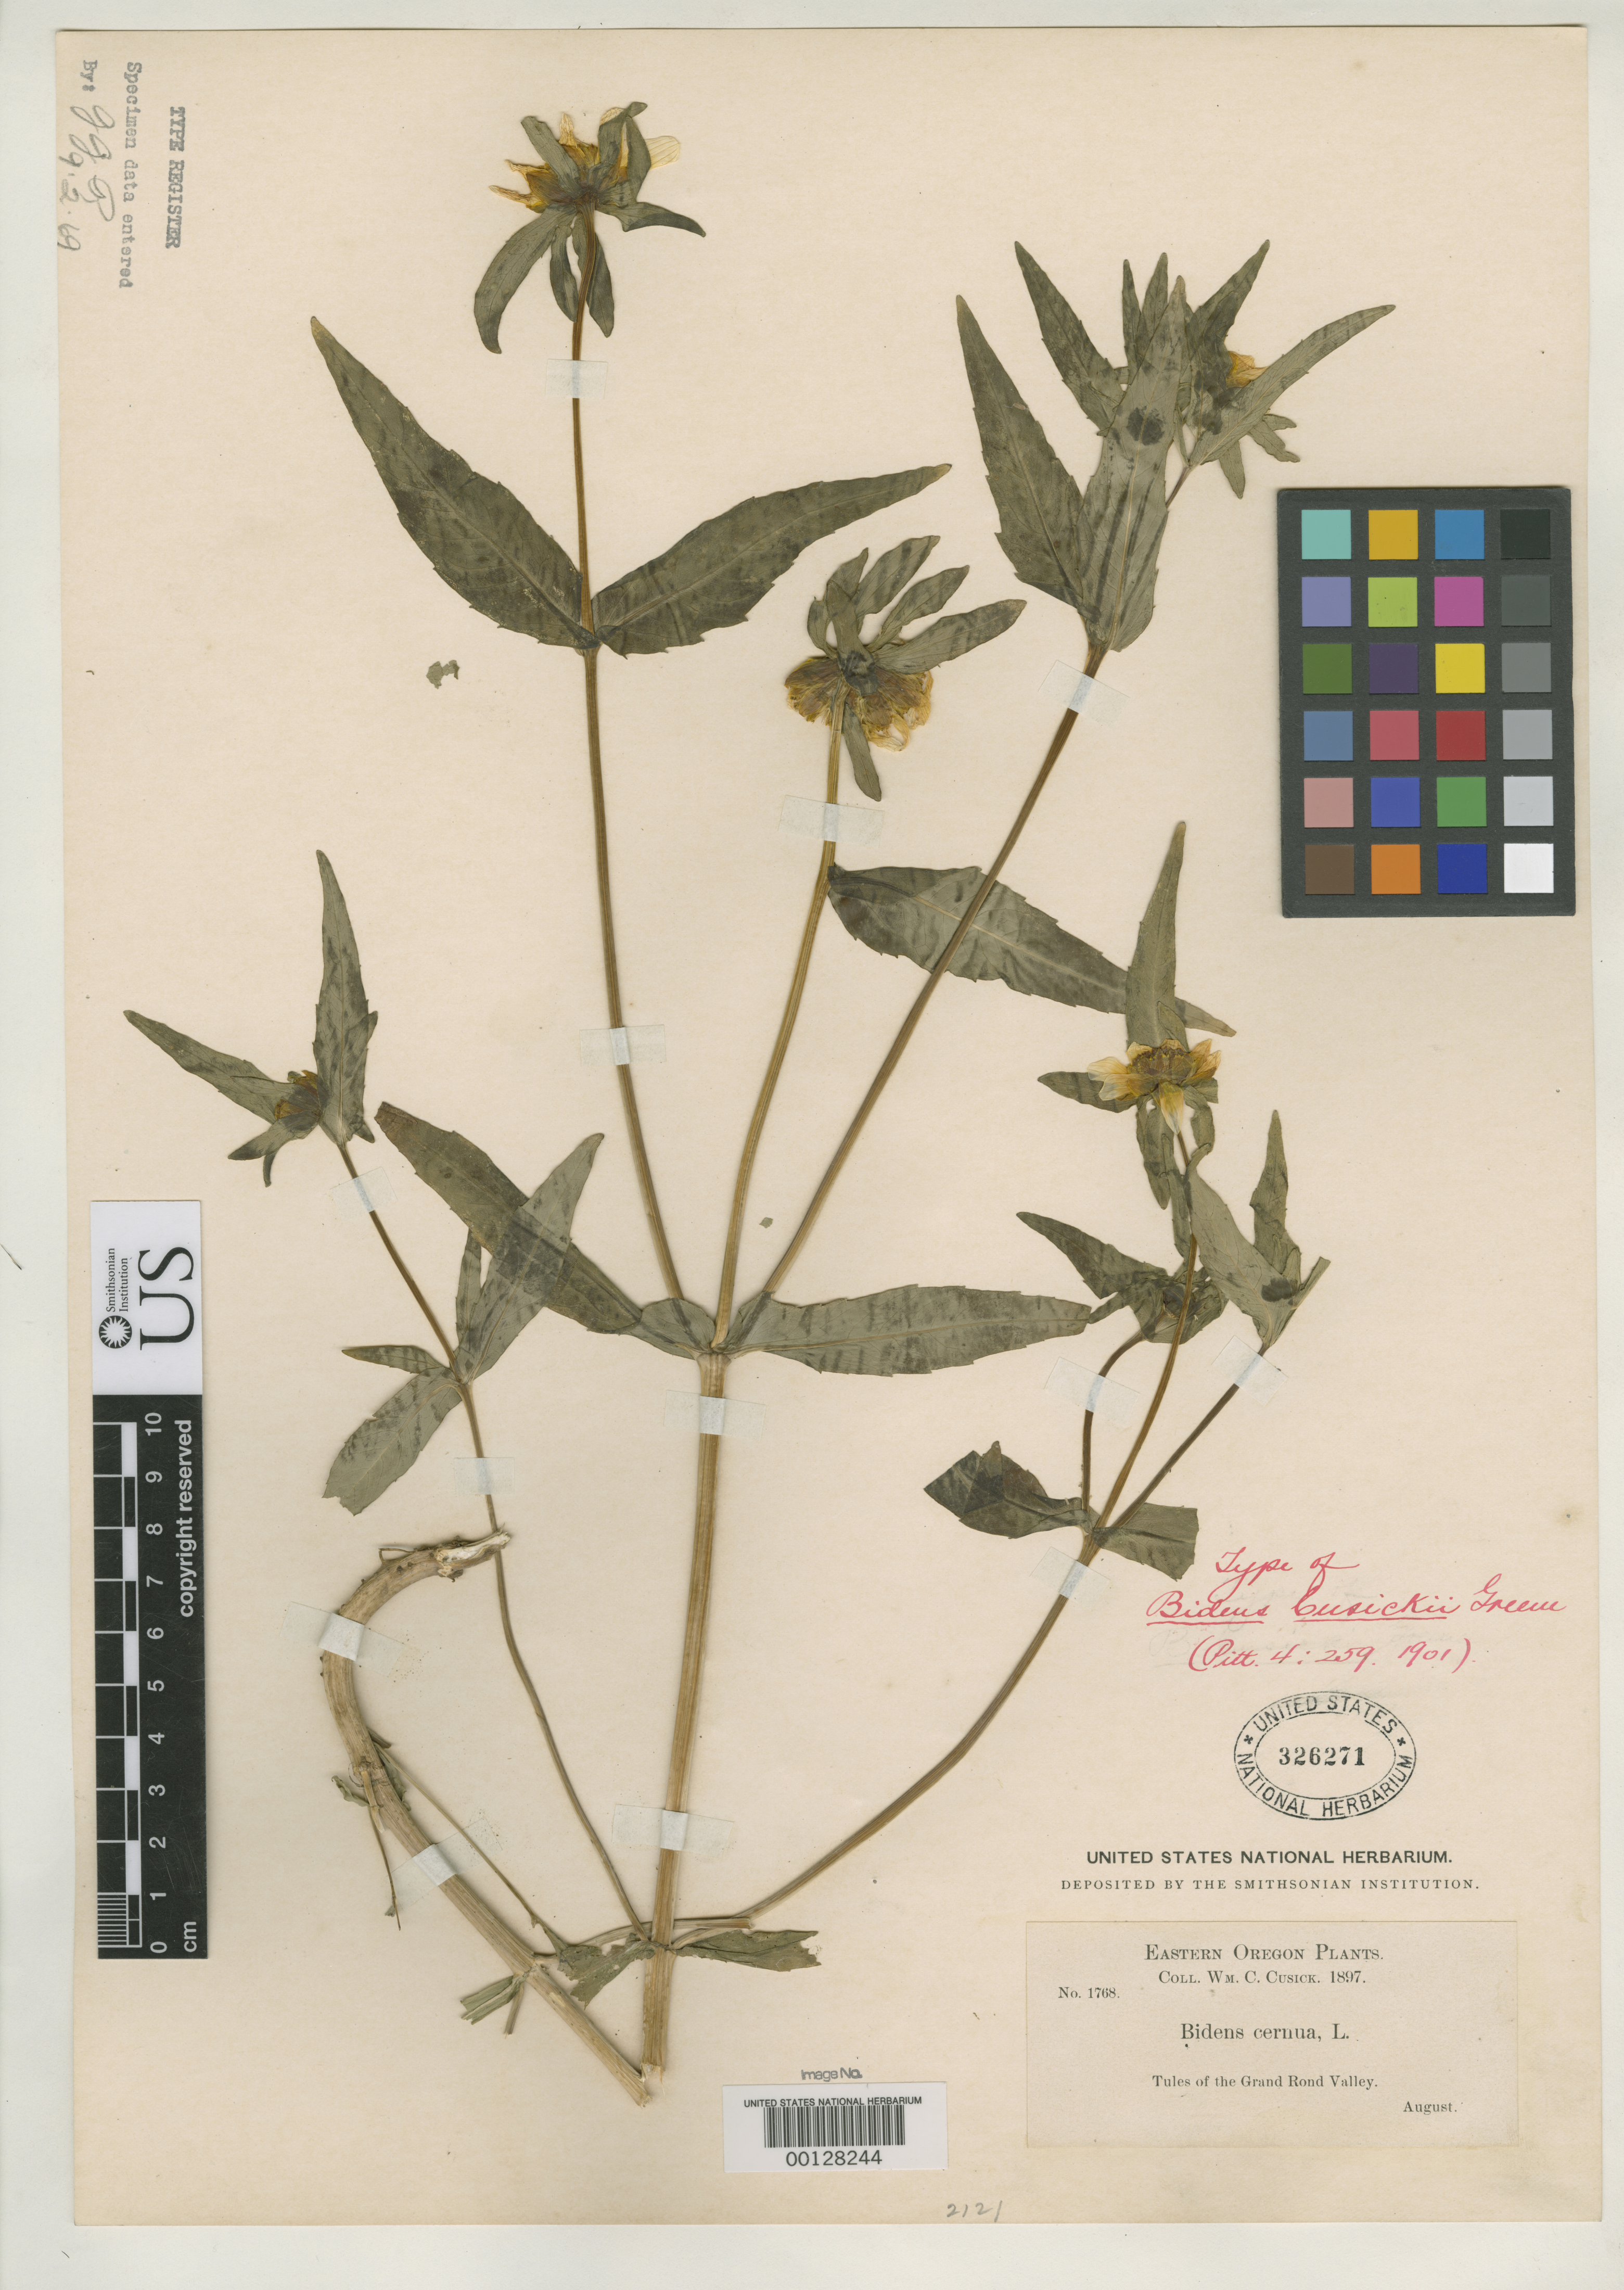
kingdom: Plantae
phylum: Tracheophyta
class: Magnoliopsida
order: Asterales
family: Asteraceae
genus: Bidens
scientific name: Bidens cusickii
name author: Greene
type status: Isotype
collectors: W. C. Cusick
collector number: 1768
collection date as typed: Aug 1897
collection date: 1897-08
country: United States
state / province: Oregon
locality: Grande Ronde Valley.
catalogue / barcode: US 326271